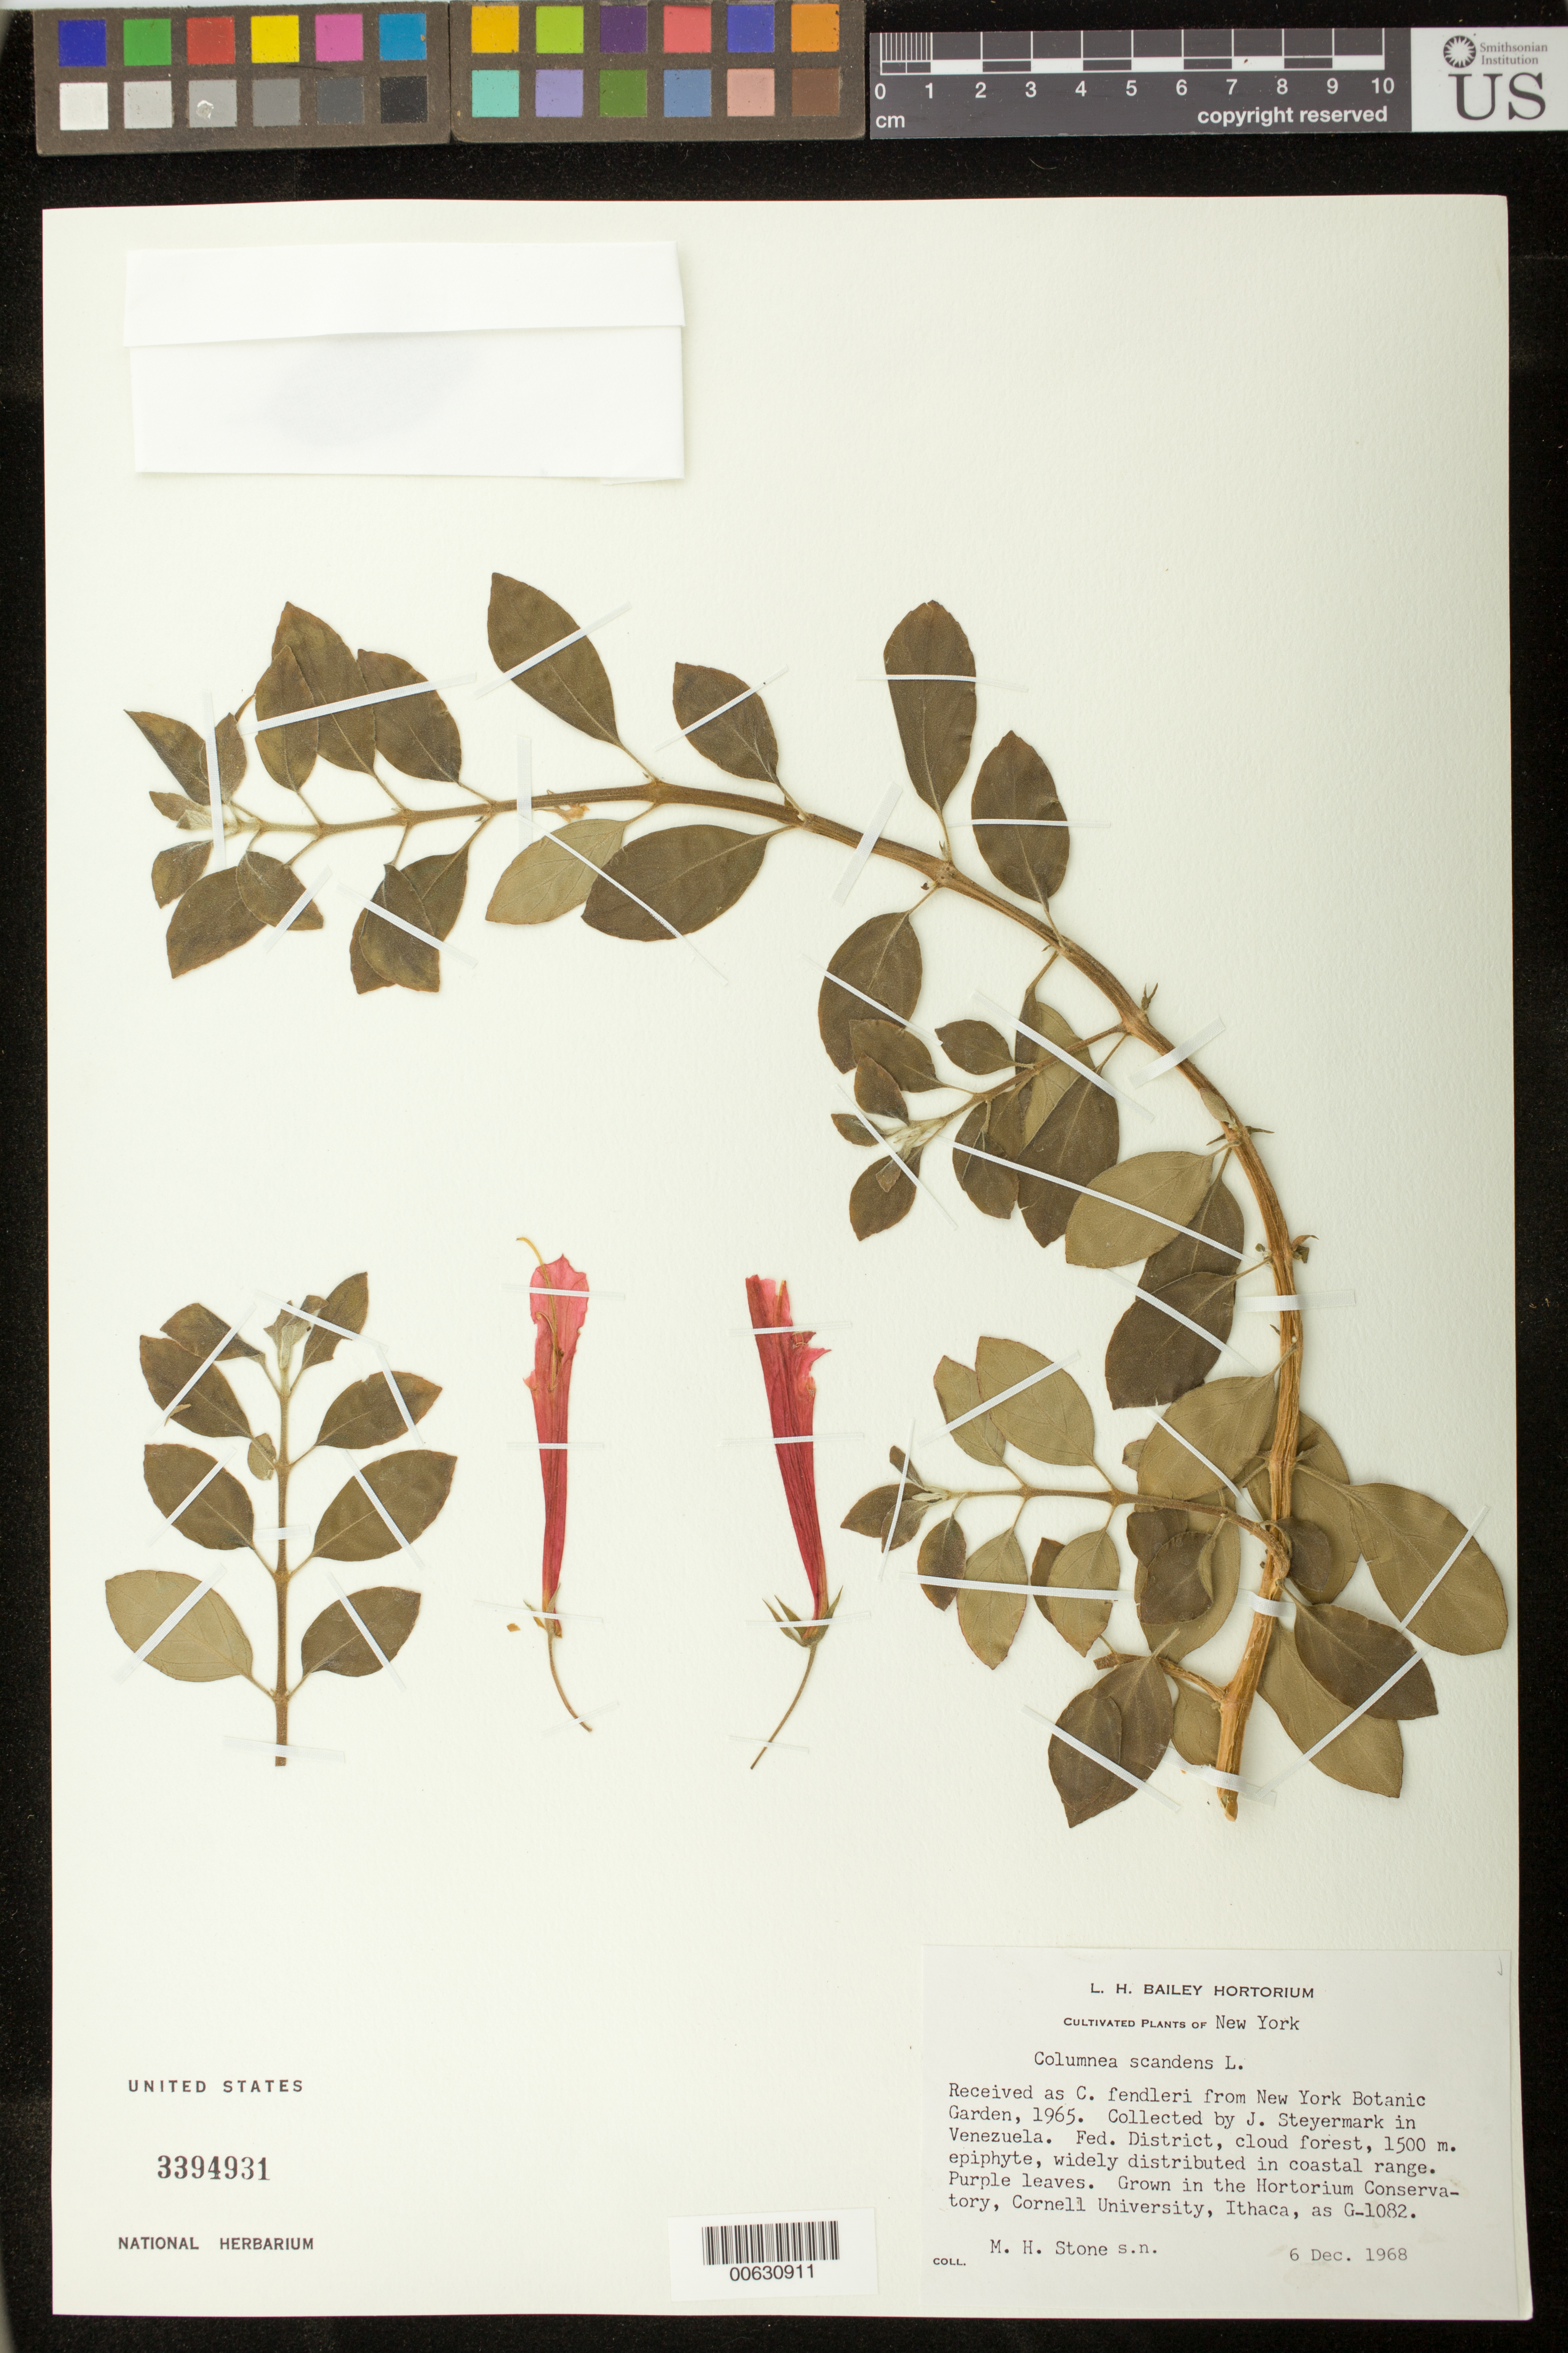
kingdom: Plantae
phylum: Tracheophyta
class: Magnoliopsida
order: Lamiales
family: Gesneriaceae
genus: Columnea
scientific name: Columnea scandens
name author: L.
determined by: Skog, Laurence E.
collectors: M. Stone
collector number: s.n. [G-1082]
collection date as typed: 06 Dec 1968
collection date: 1968-12-06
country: Venezuela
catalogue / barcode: US 3394931